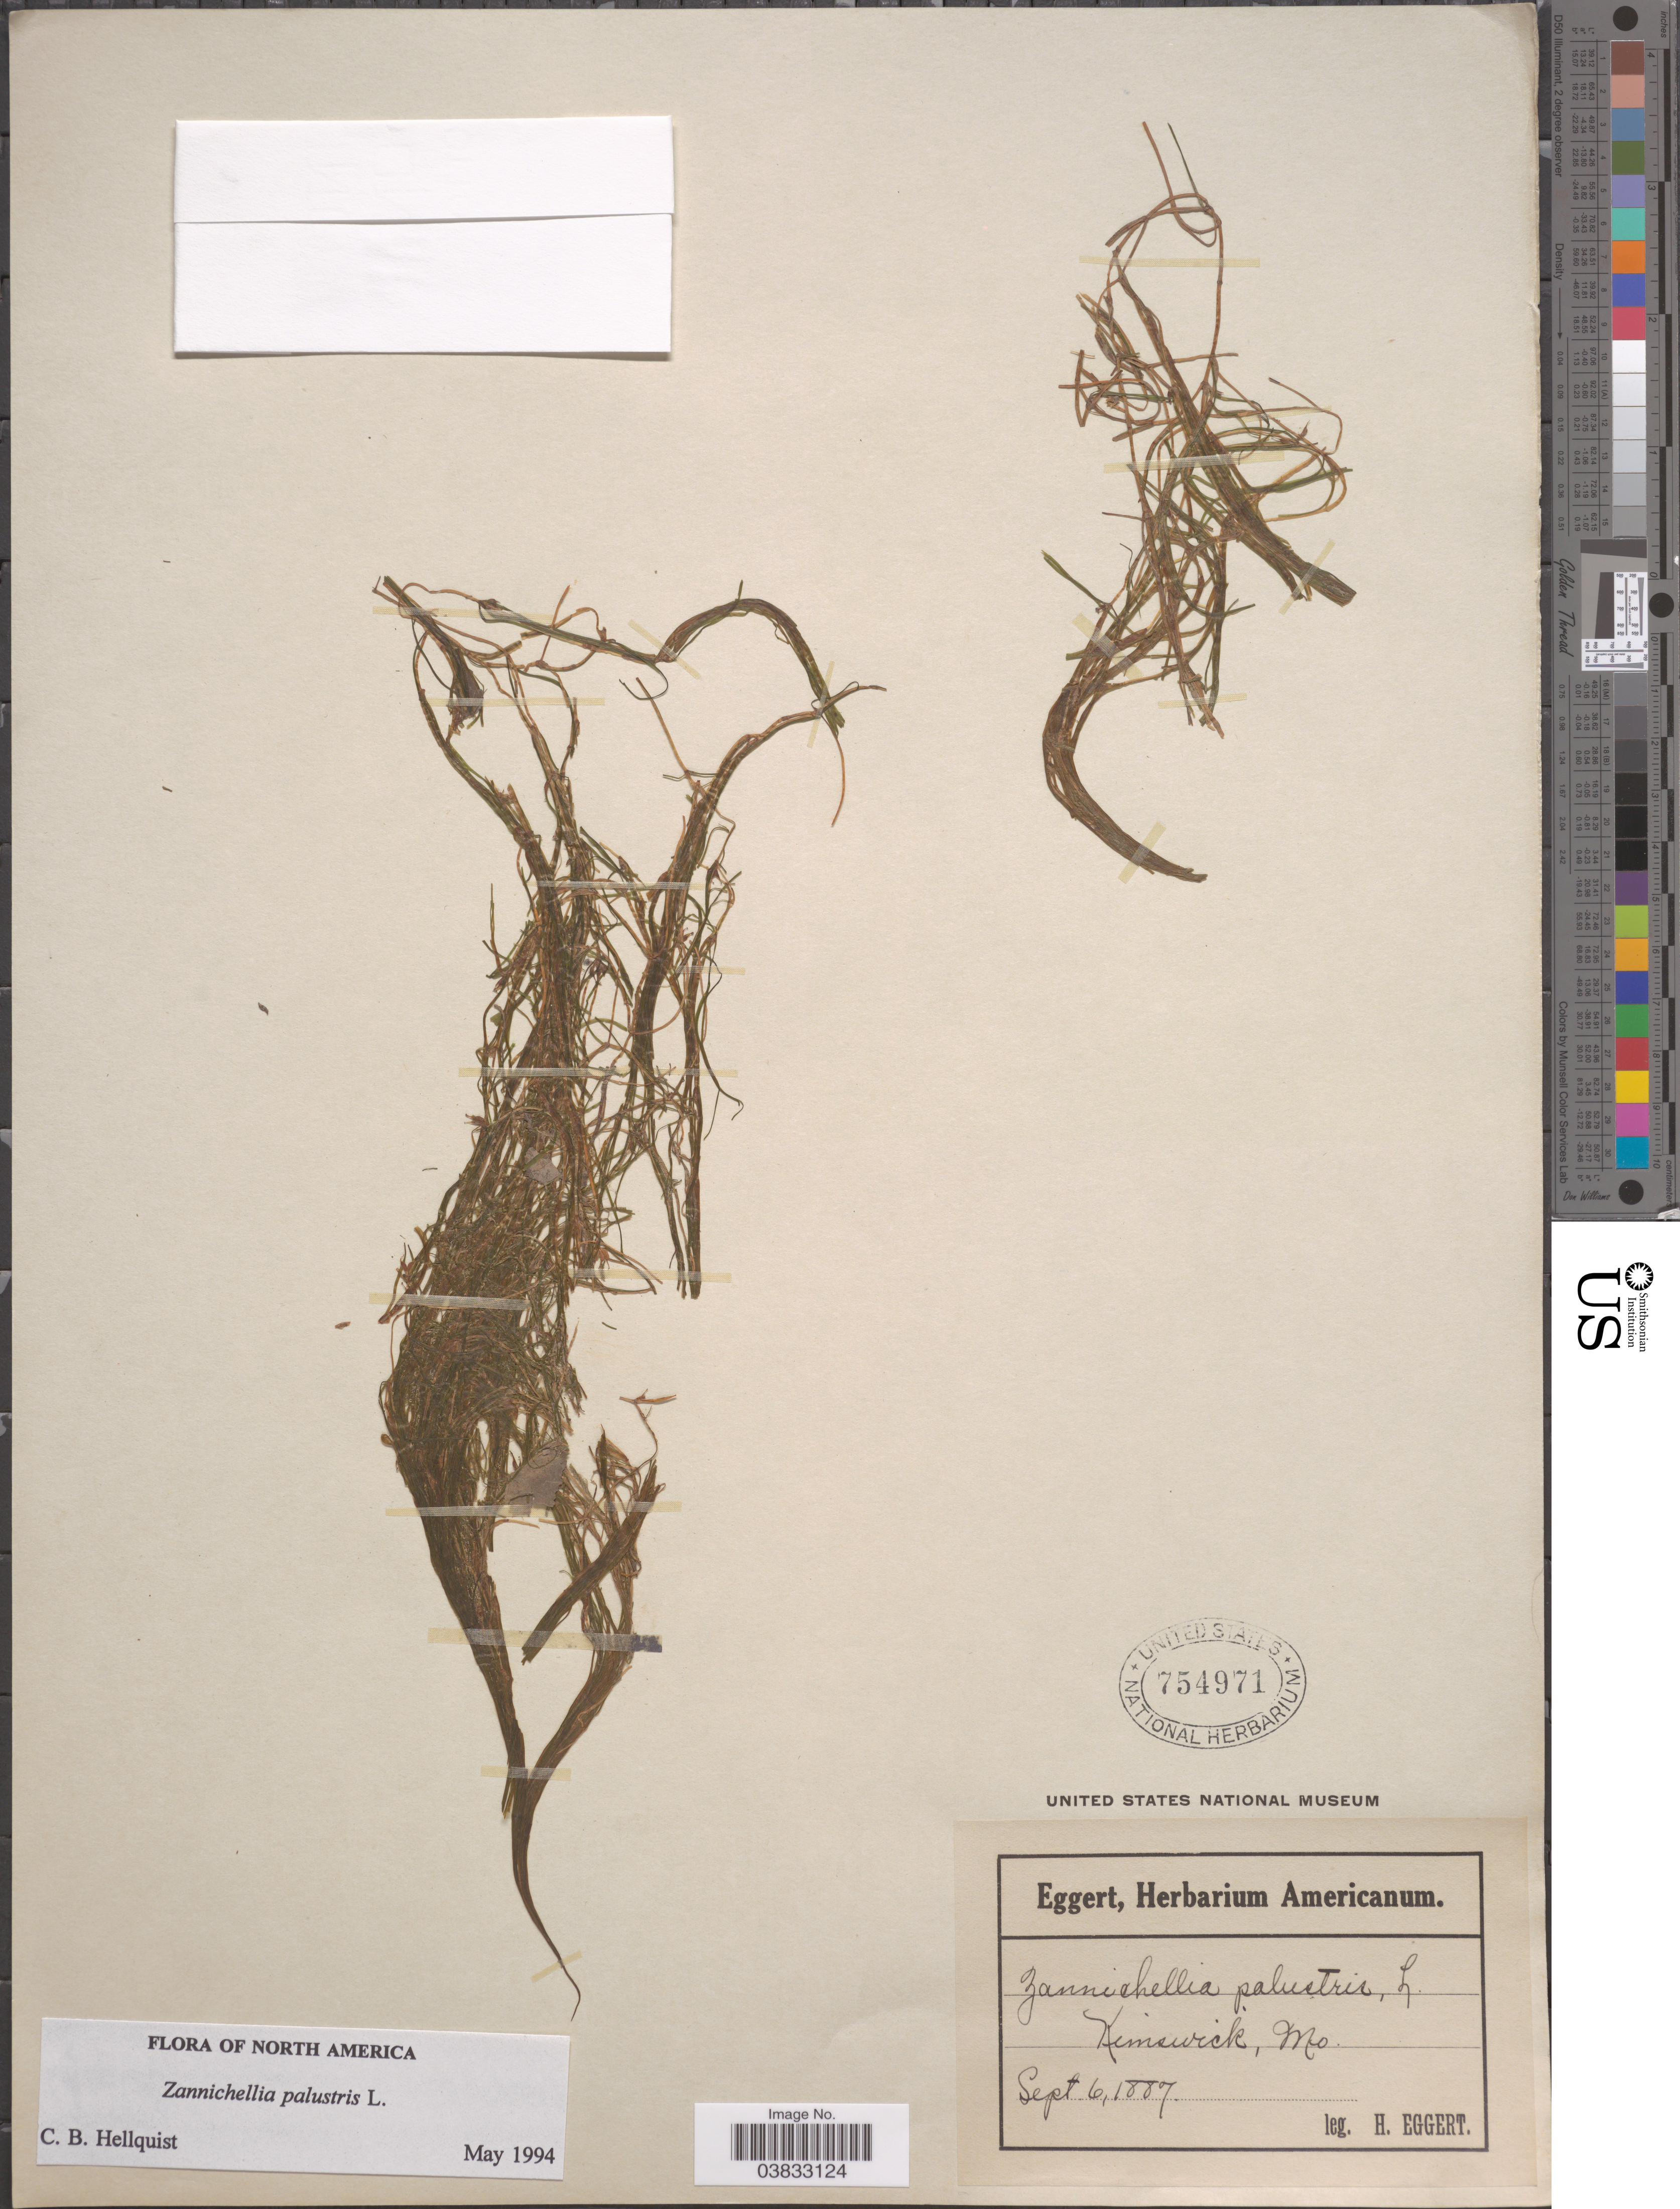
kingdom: Plantae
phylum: Tracheophyta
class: Liliopsida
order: Alismatales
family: Potamogetonaceae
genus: Zannichellia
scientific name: Zannichellia palustris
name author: L.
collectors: H. Eggert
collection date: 1887-09-06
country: United States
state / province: Missouri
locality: Kimswick.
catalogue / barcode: US 754971